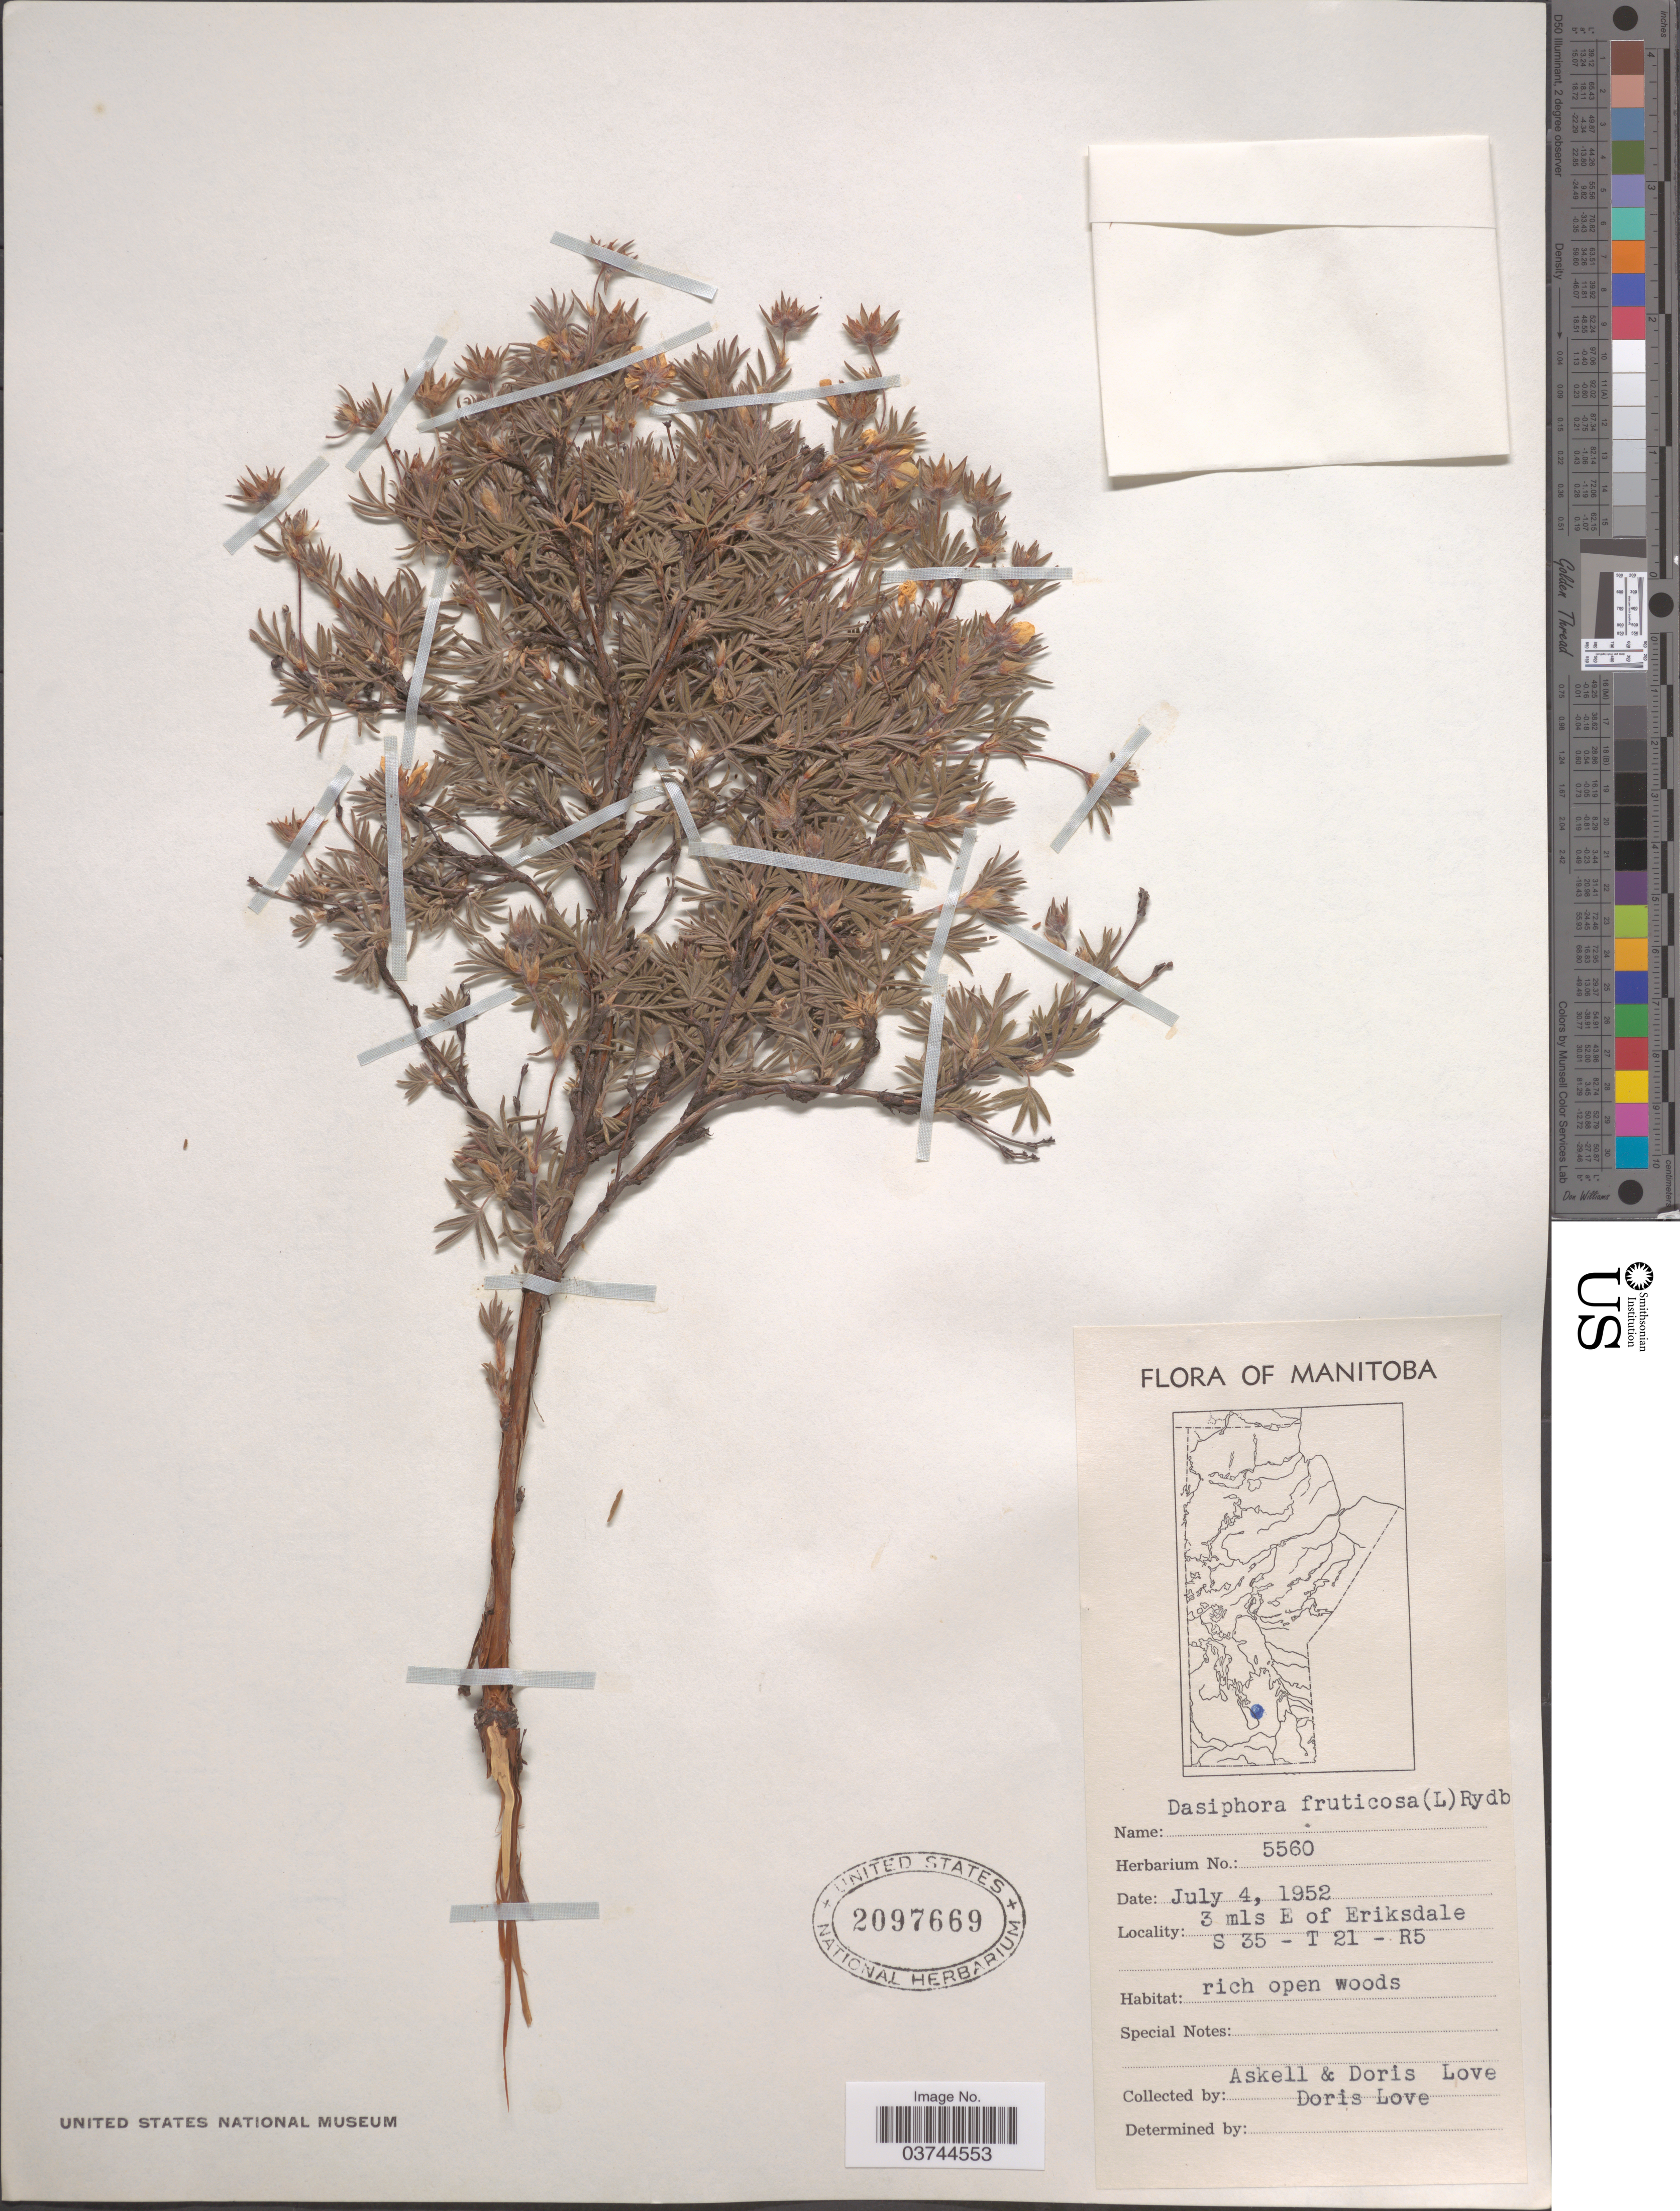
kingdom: Plantae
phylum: Tracheophyta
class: Magnoliopsida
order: Rosales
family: Rosaceae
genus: Dasiphora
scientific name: Dasiphora fruticosa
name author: (L.) Rydb.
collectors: Á. Löve & D. Löve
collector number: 5560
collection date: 1952-07-04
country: Canada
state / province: Manitoba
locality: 3 mls E of Eriksdale S 35 - T 21 - R5.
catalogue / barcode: US 2097669